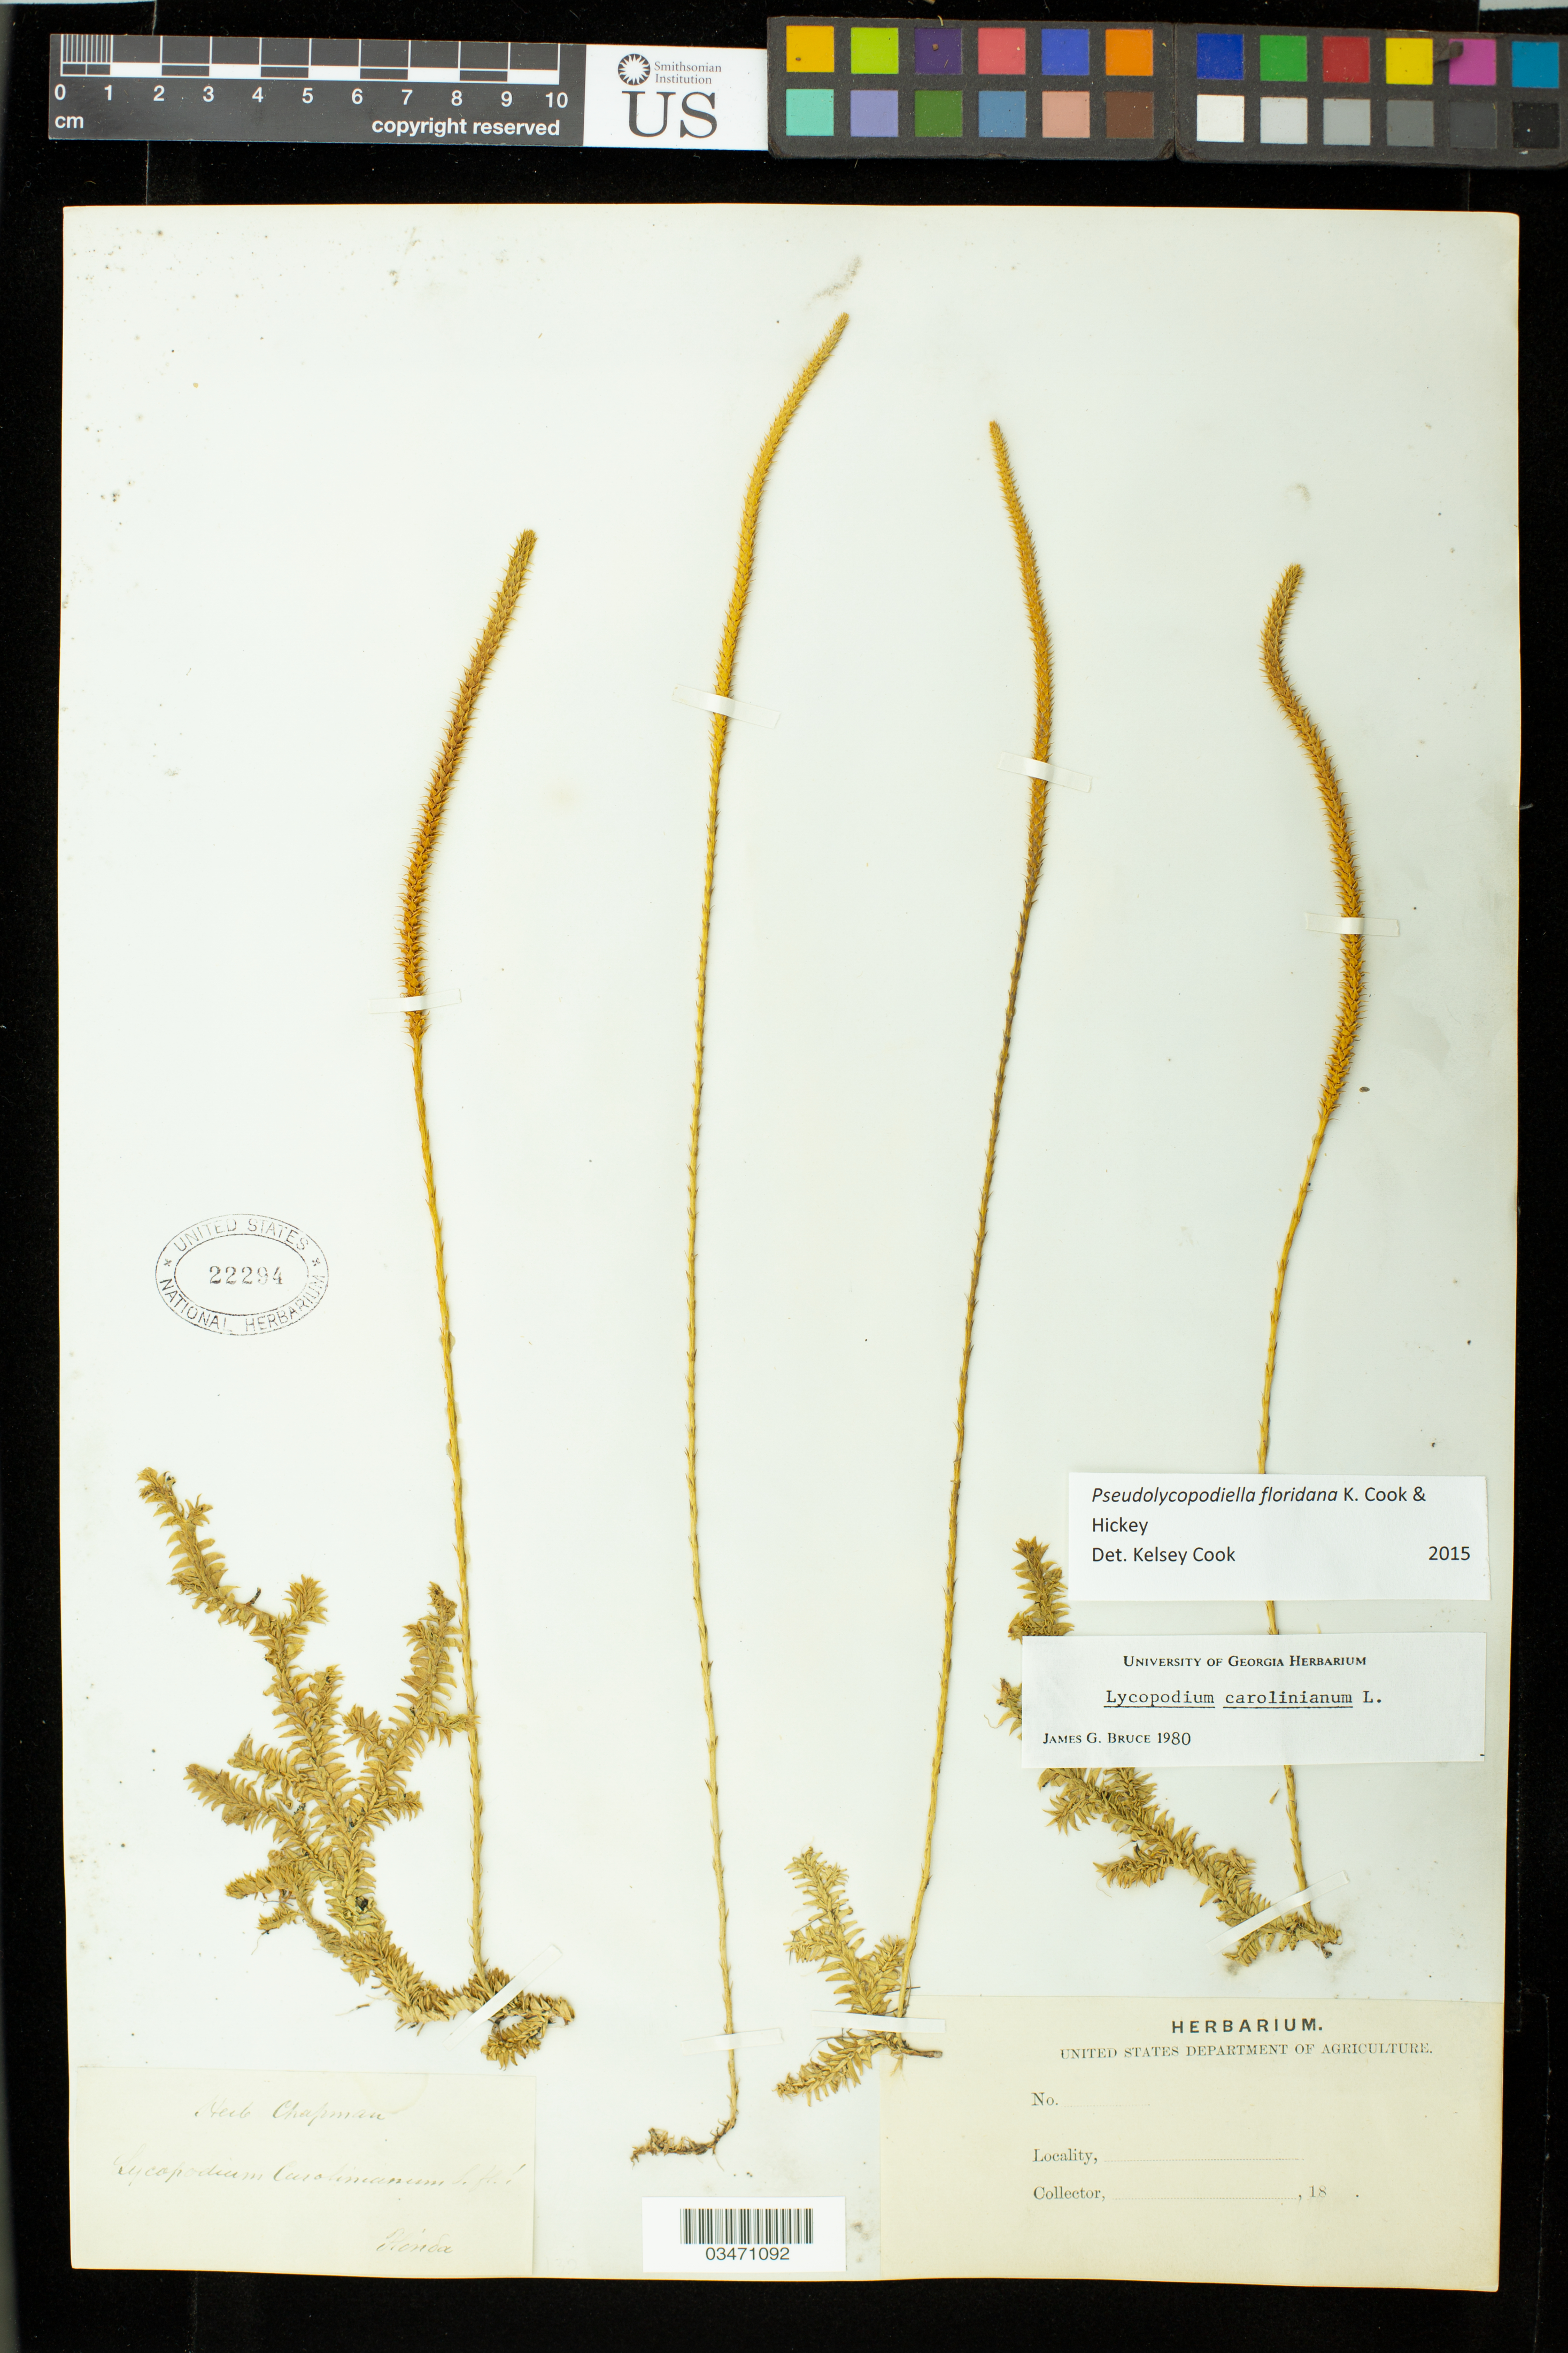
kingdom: Plantae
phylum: Tracheophyta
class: Lycopodiopsida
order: Lycopodiales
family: Lycopodiaceae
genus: Pseudolycopodiella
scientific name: Pseudolycopodiella floridanum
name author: K. Cook & Hickey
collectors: ex herb. Chapman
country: United States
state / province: Florida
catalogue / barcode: US 22294